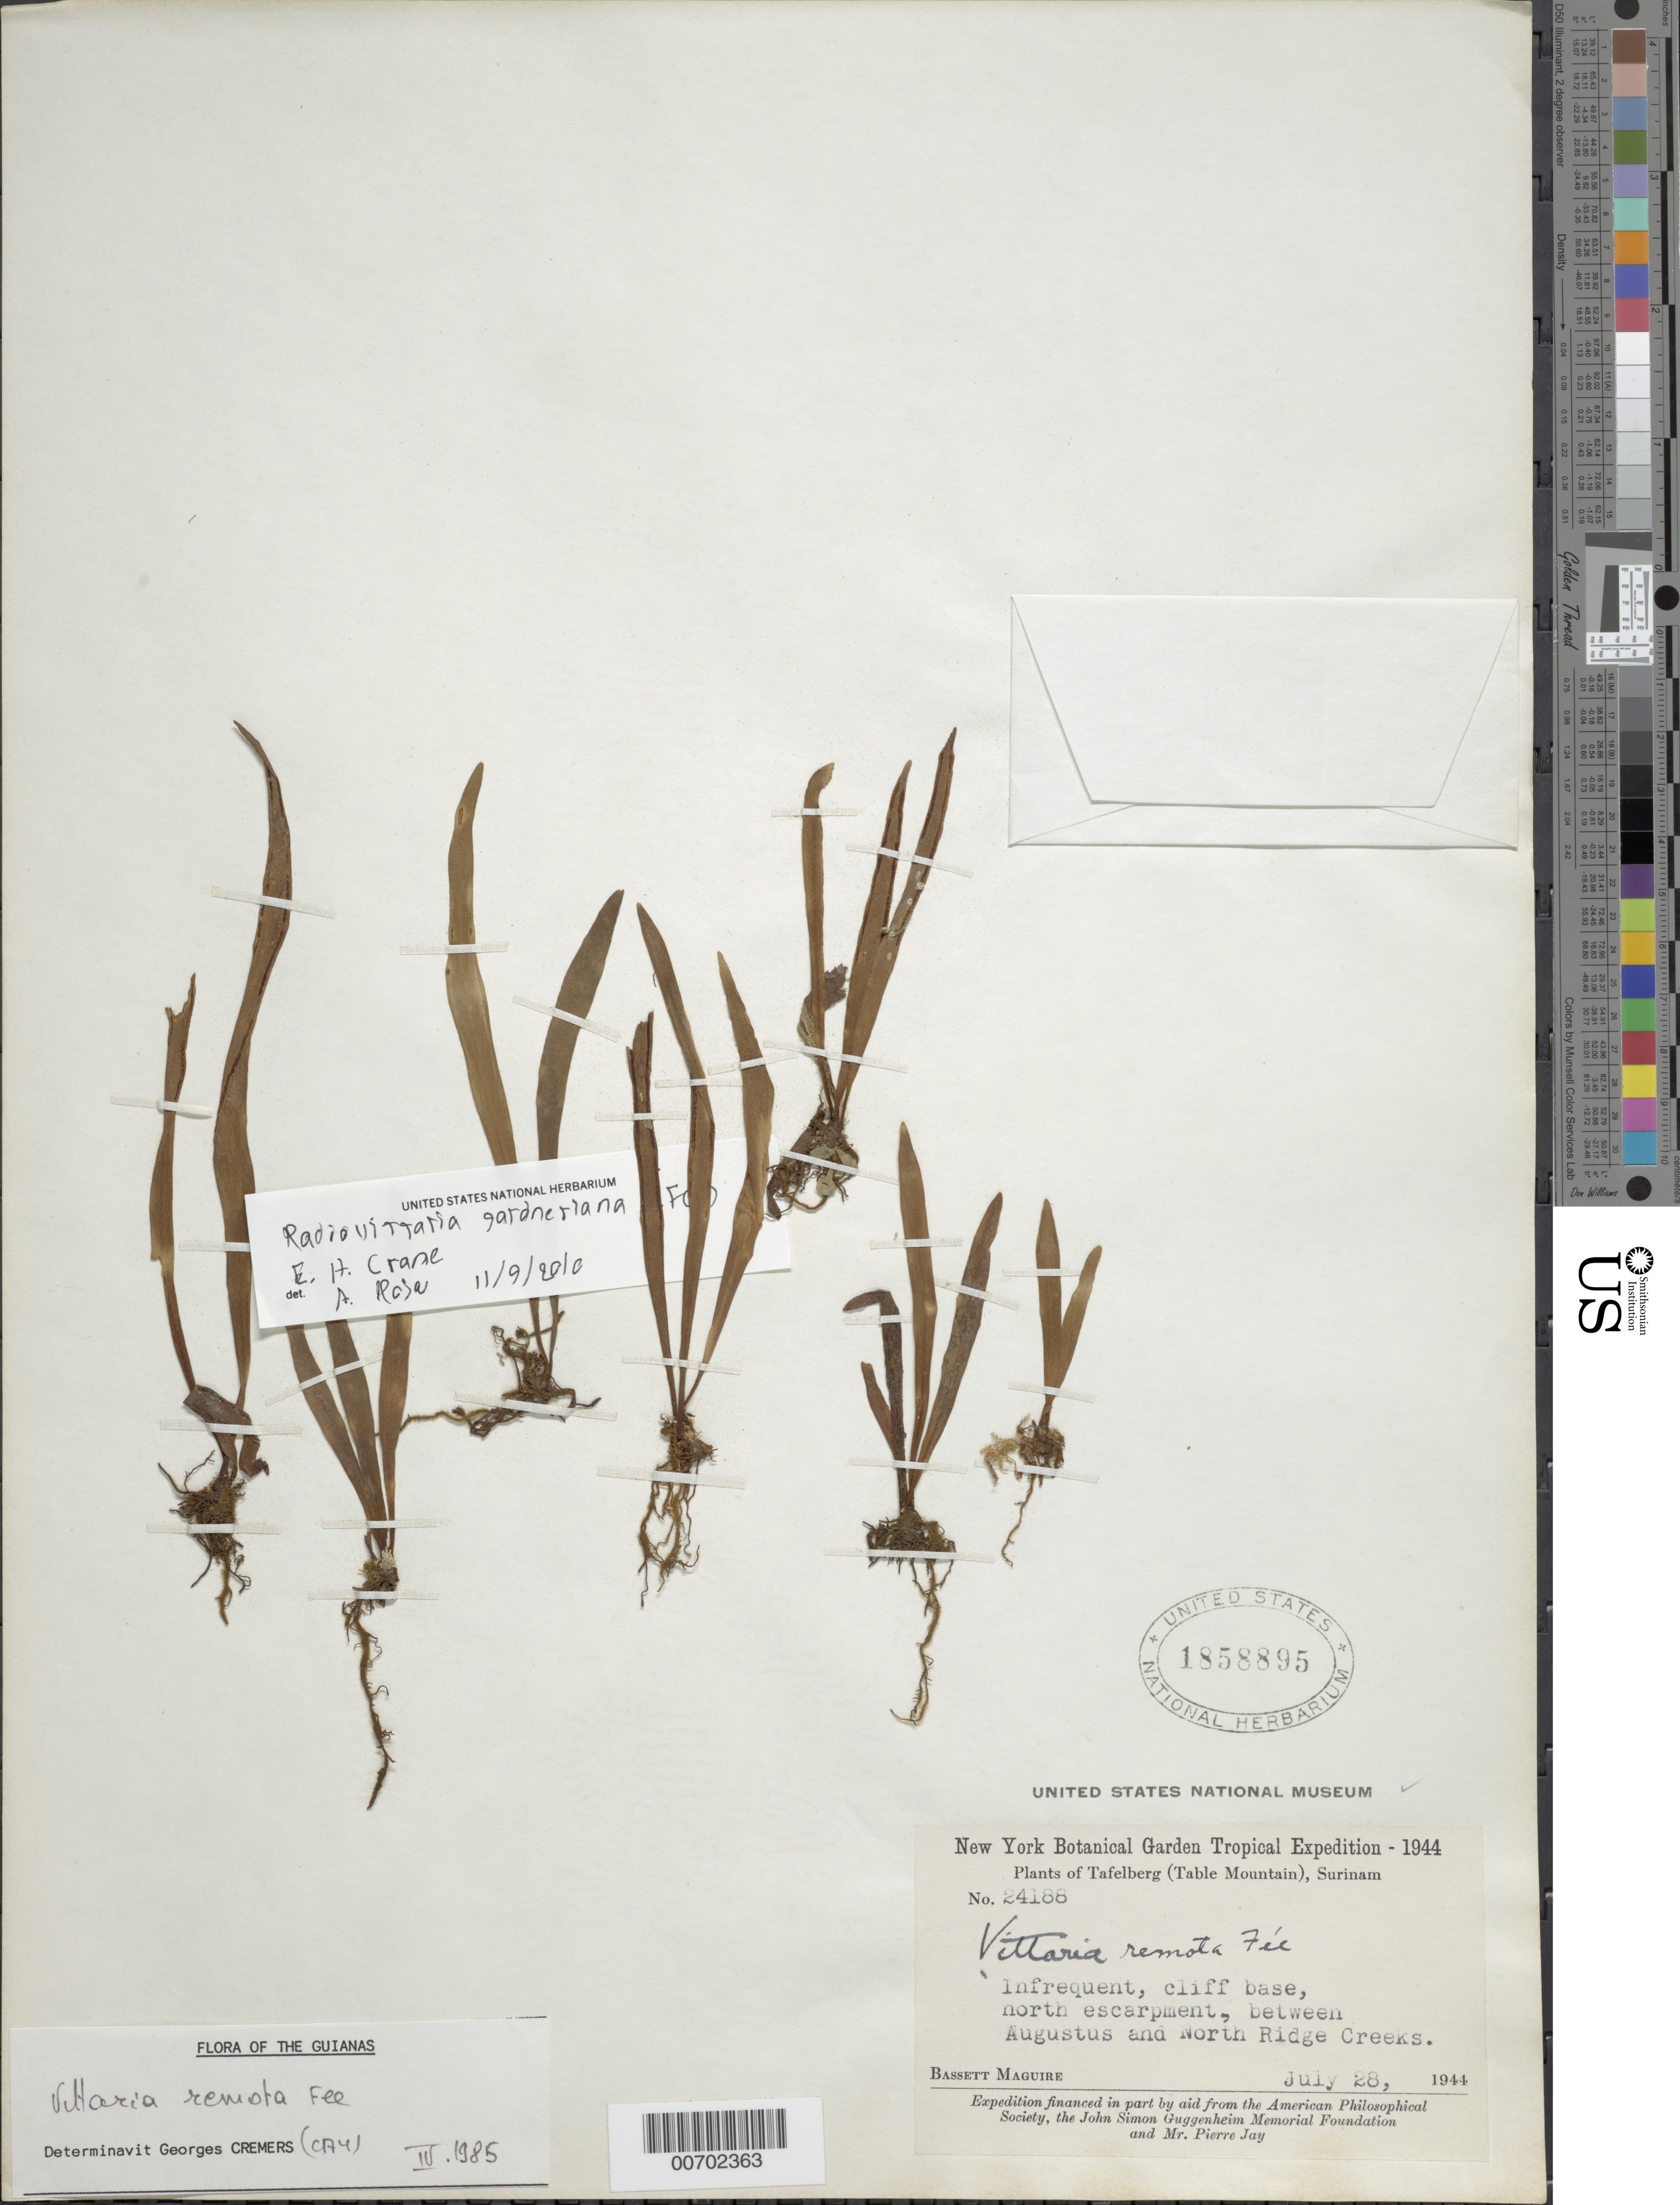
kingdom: Plantae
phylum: Tracheophyta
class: Polypodiopsida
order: Polypodiales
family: Pteridaceae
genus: Vittaria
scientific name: Vittaria remota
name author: Fée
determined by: Cremers, Georges A.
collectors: B. Maguire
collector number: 24188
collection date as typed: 28-Jul-44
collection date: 1944-07-28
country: Suriname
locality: Tafelberg (Table Mountain), Augustus Creek to North Ridge Creek, north ridge escarpment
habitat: Cliff base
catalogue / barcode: US 1858895